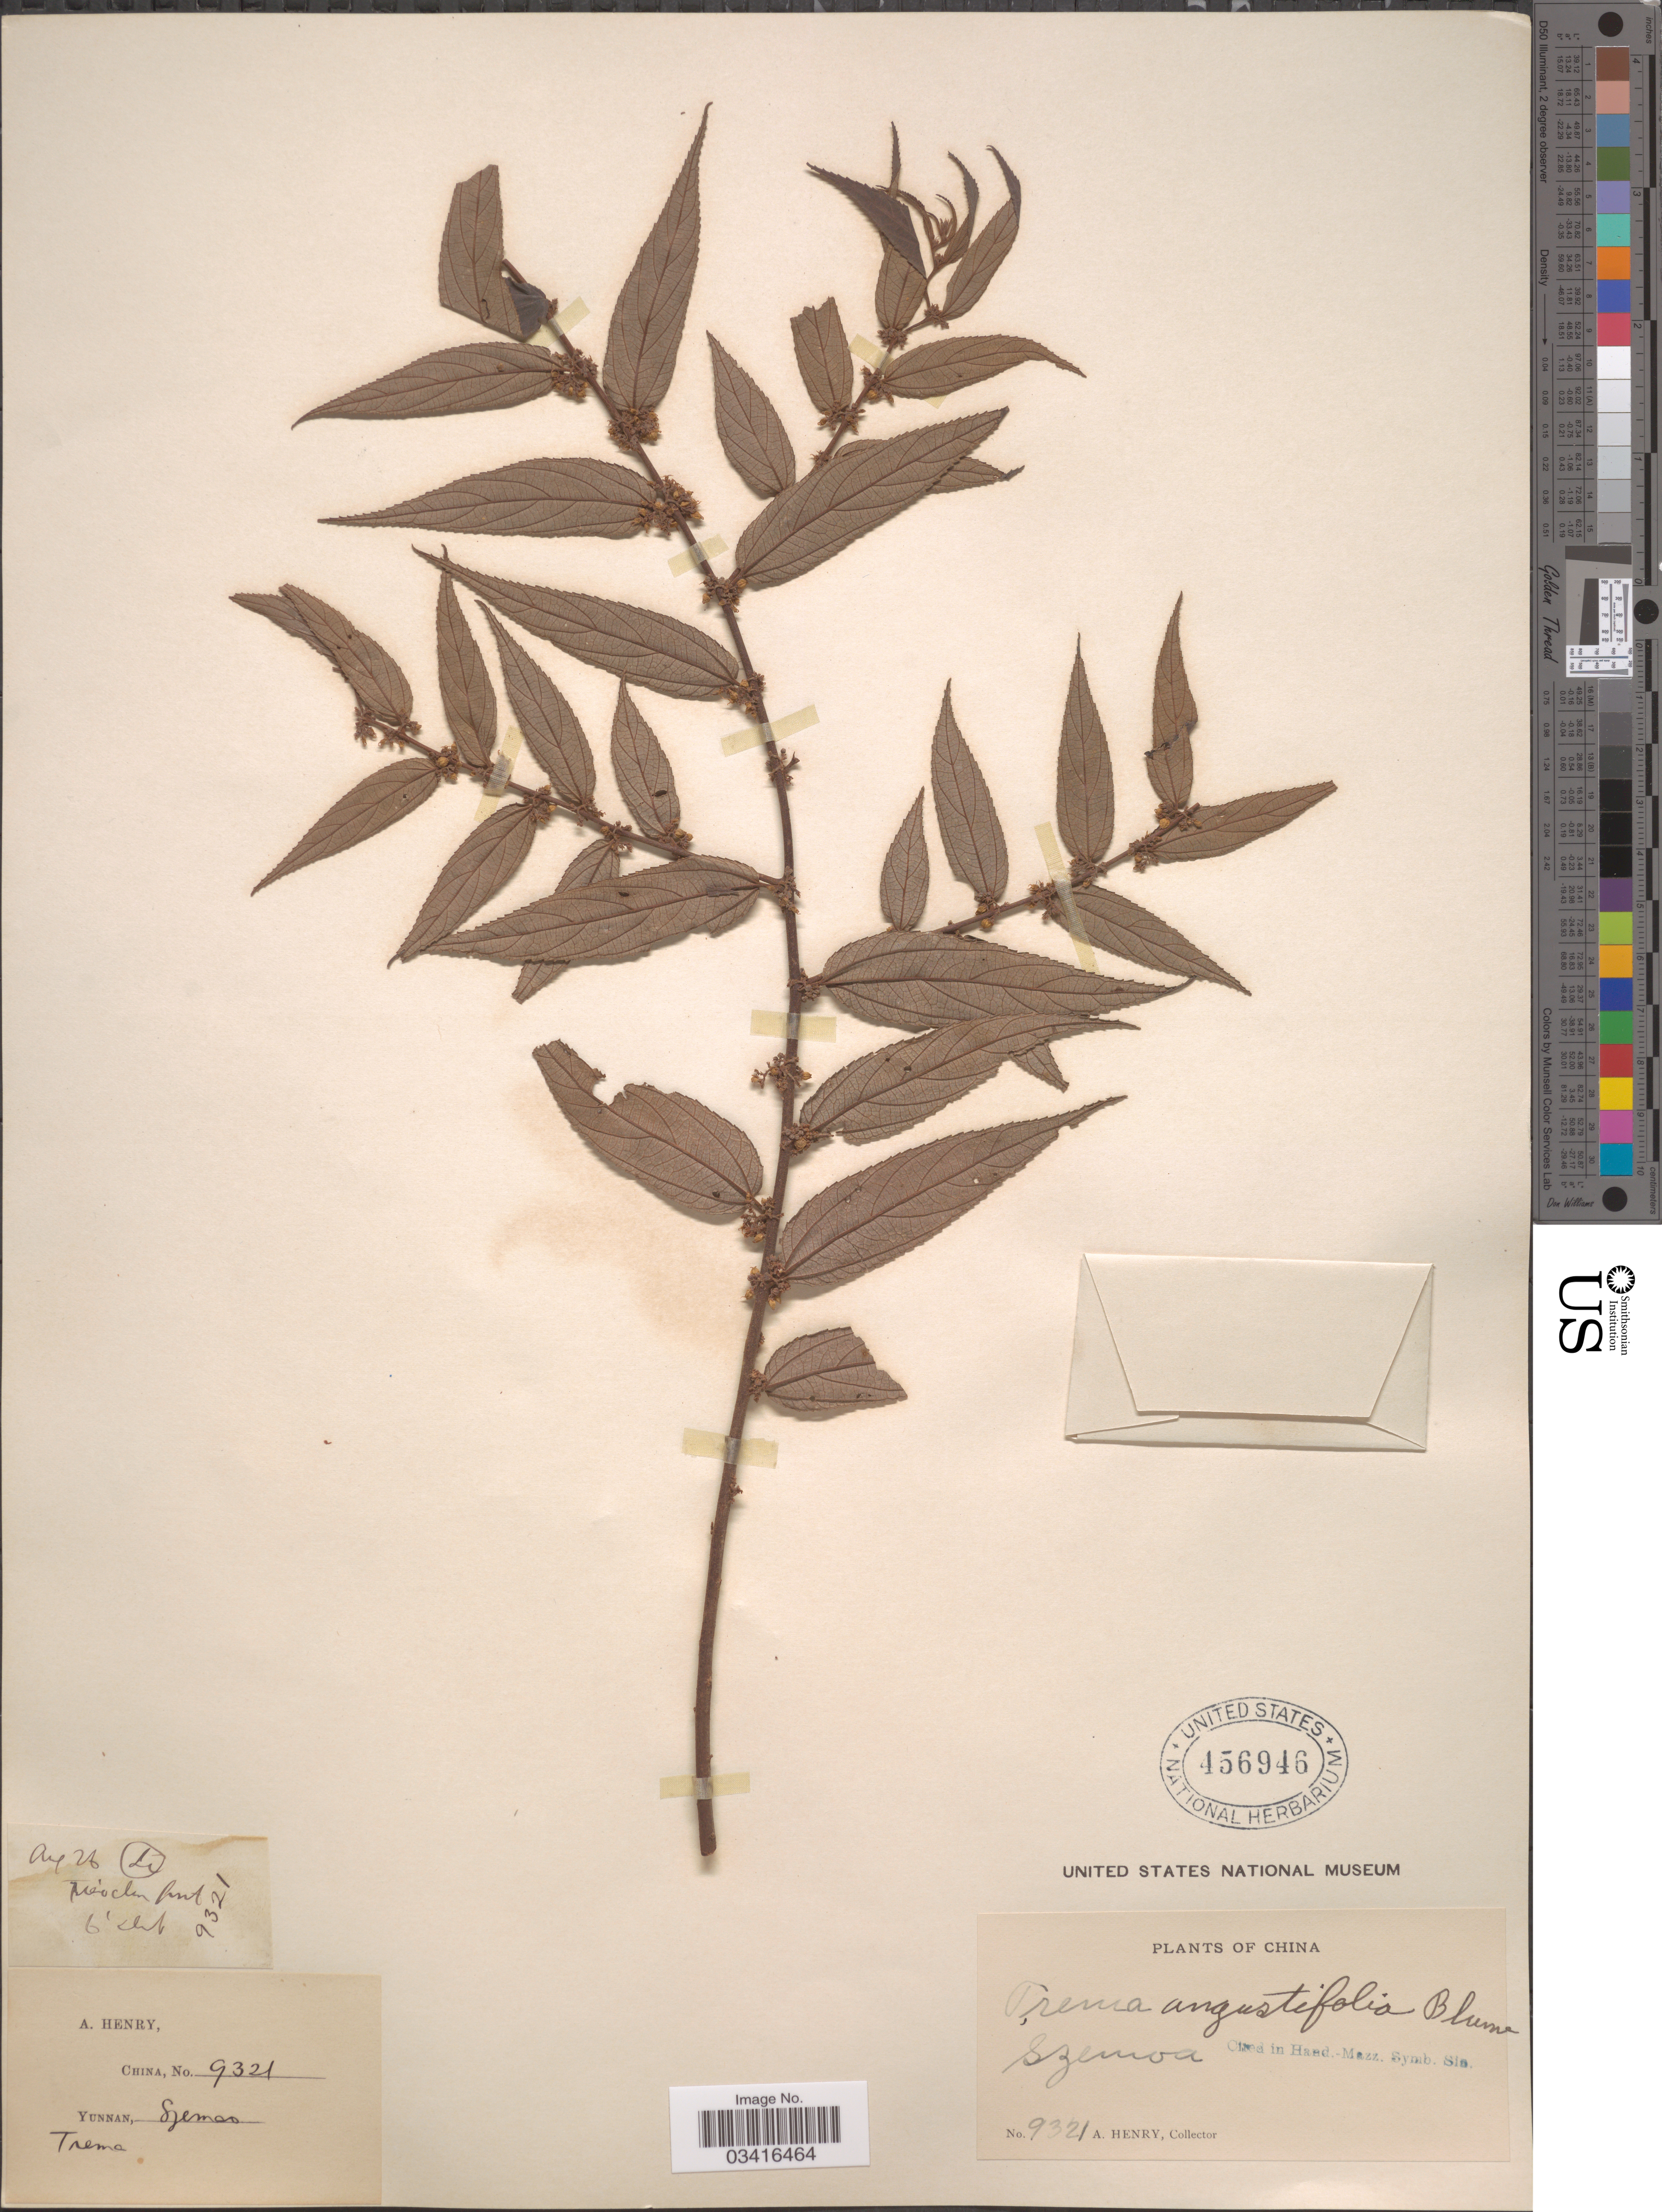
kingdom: Plantae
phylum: Tracheophyta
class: Magnoliopsida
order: Rosales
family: Cannabaceae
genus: Trema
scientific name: Trema angustifolium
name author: (Planch.) Blume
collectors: A. Henry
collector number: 9321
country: China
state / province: Yunnan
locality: Szemoa.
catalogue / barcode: US 456946